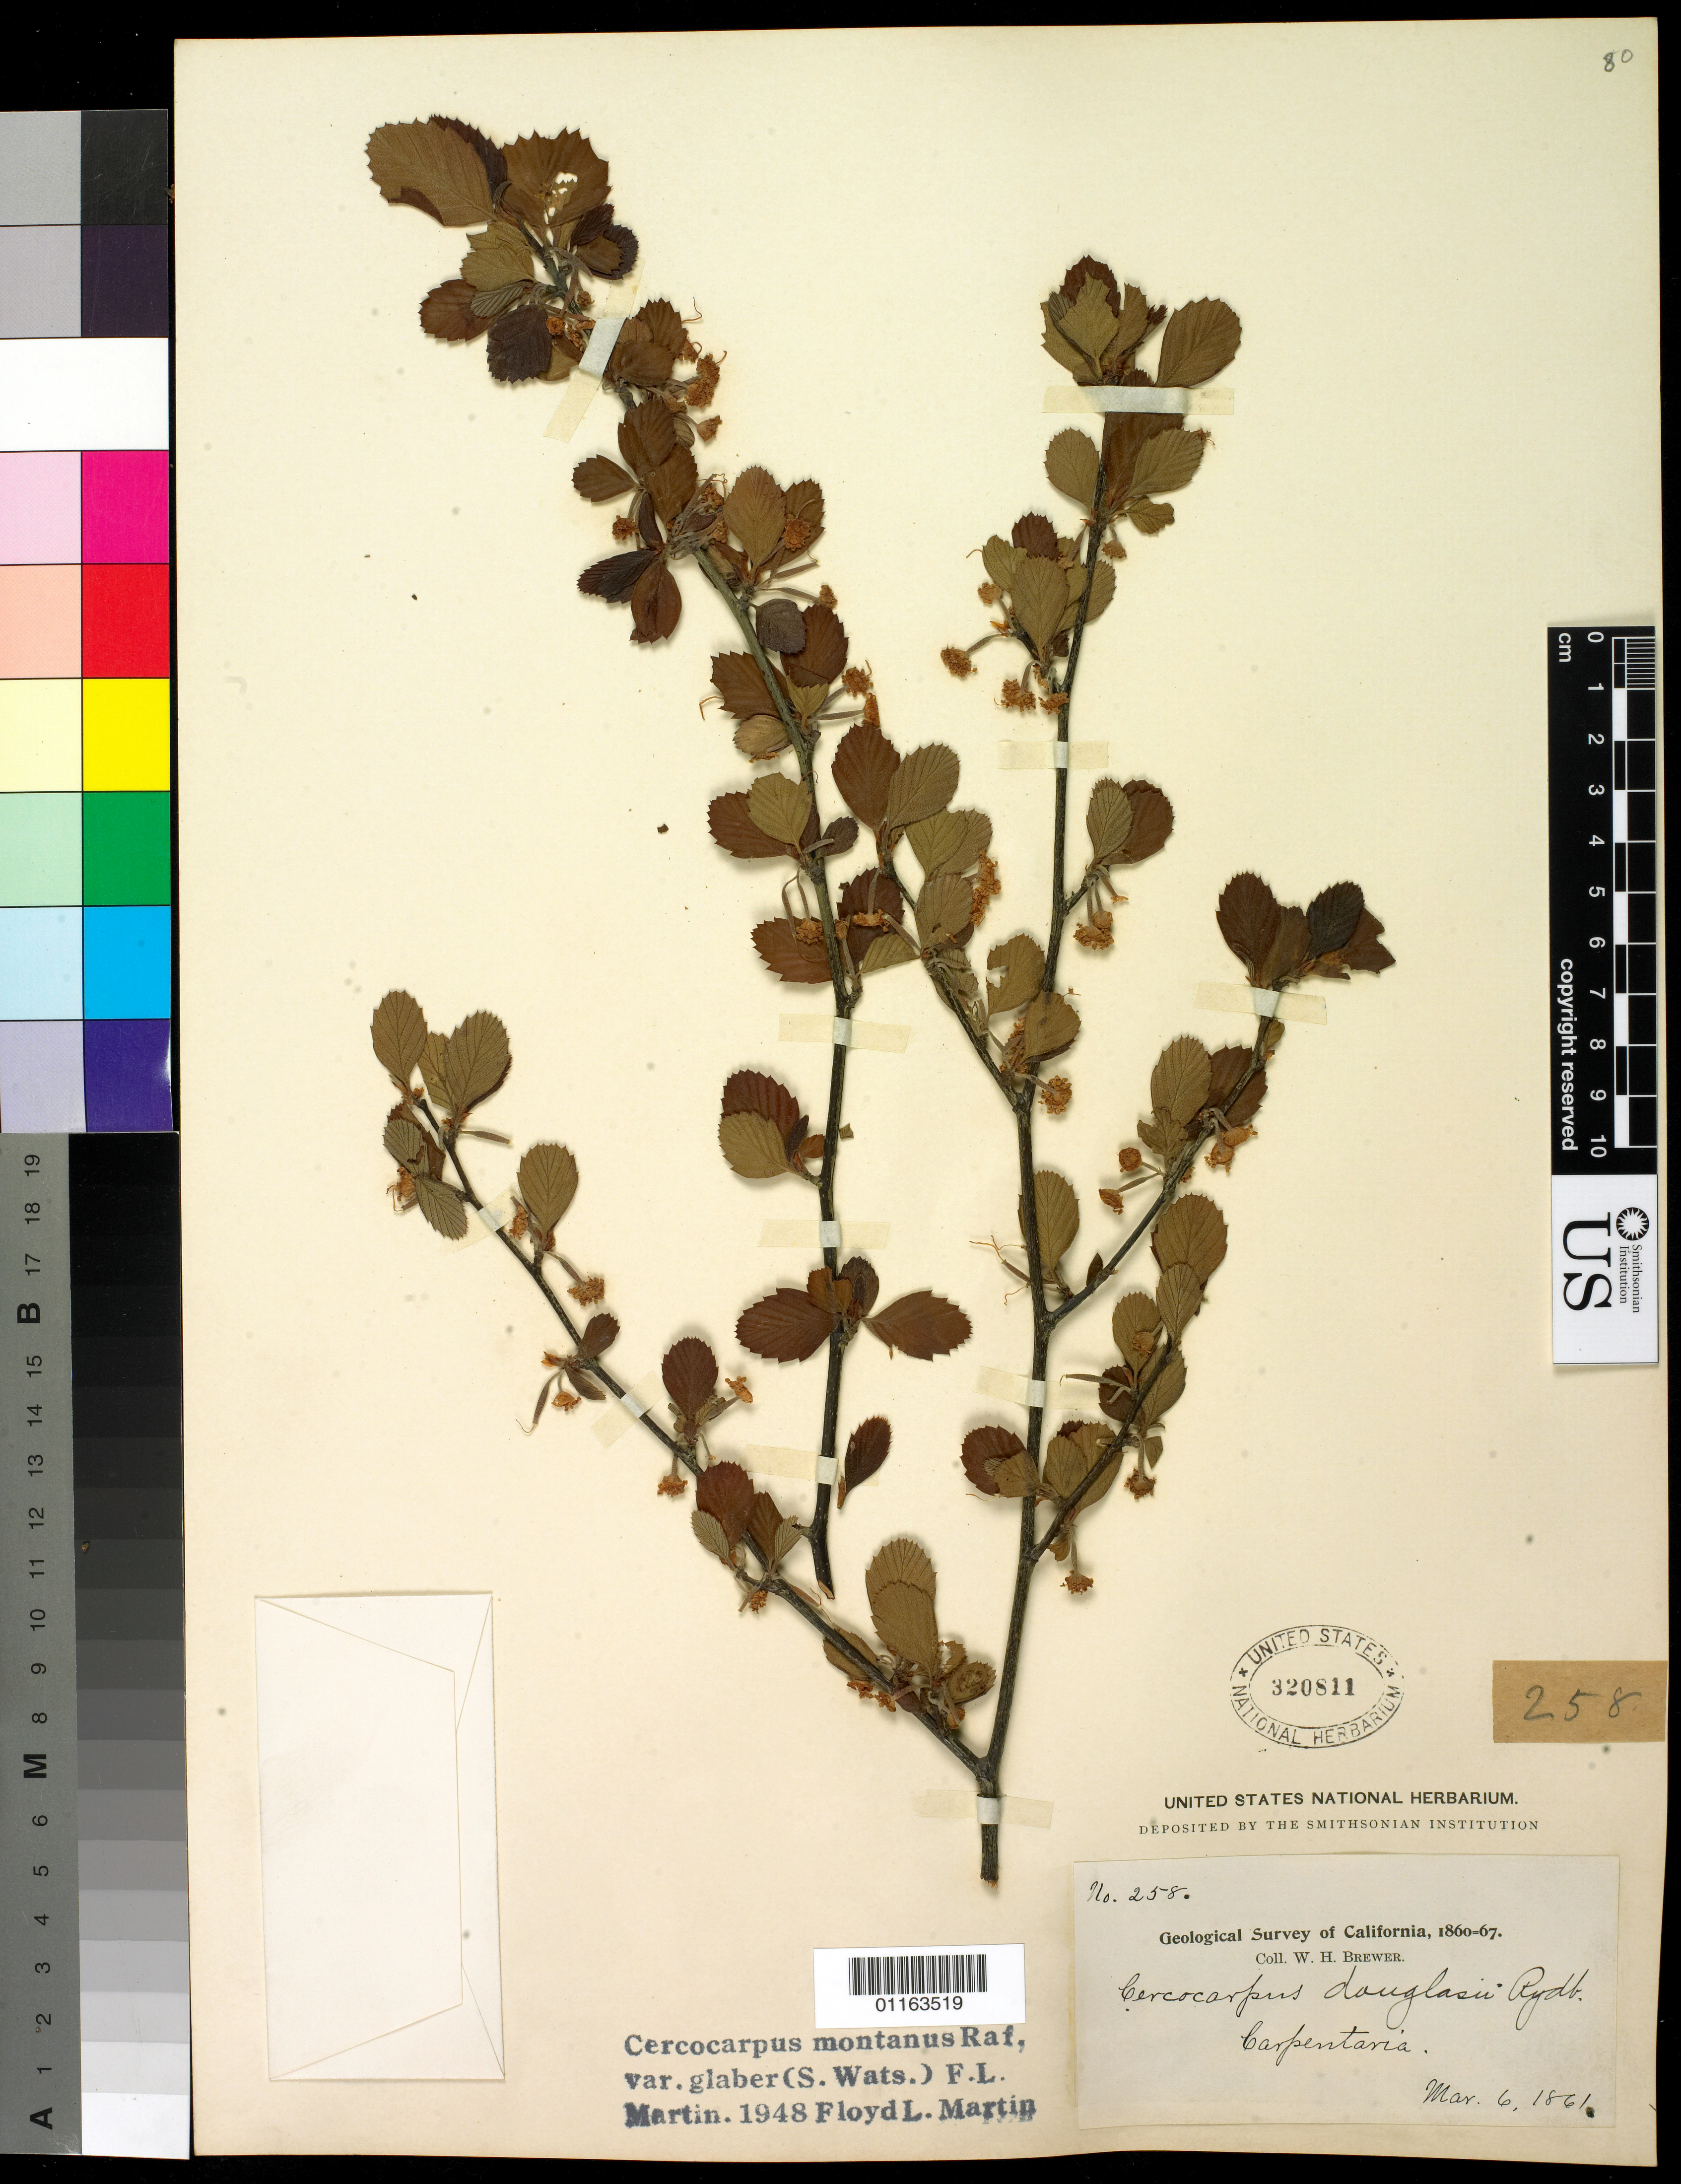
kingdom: Plantae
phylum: Tracheophyta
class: Magnoliopsida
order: Rosales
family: Rosaceae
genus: Cercocarpus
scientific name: Cercocarpus montanus var. glaber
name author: (S. Watson) F.L. Martin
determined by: Martin, F. L.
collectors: W. H. Brewer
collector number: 258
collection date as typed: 06 Mar 1861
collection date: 1861-03-06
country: United States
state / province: California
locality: Carpentaria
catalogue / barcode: US 320811